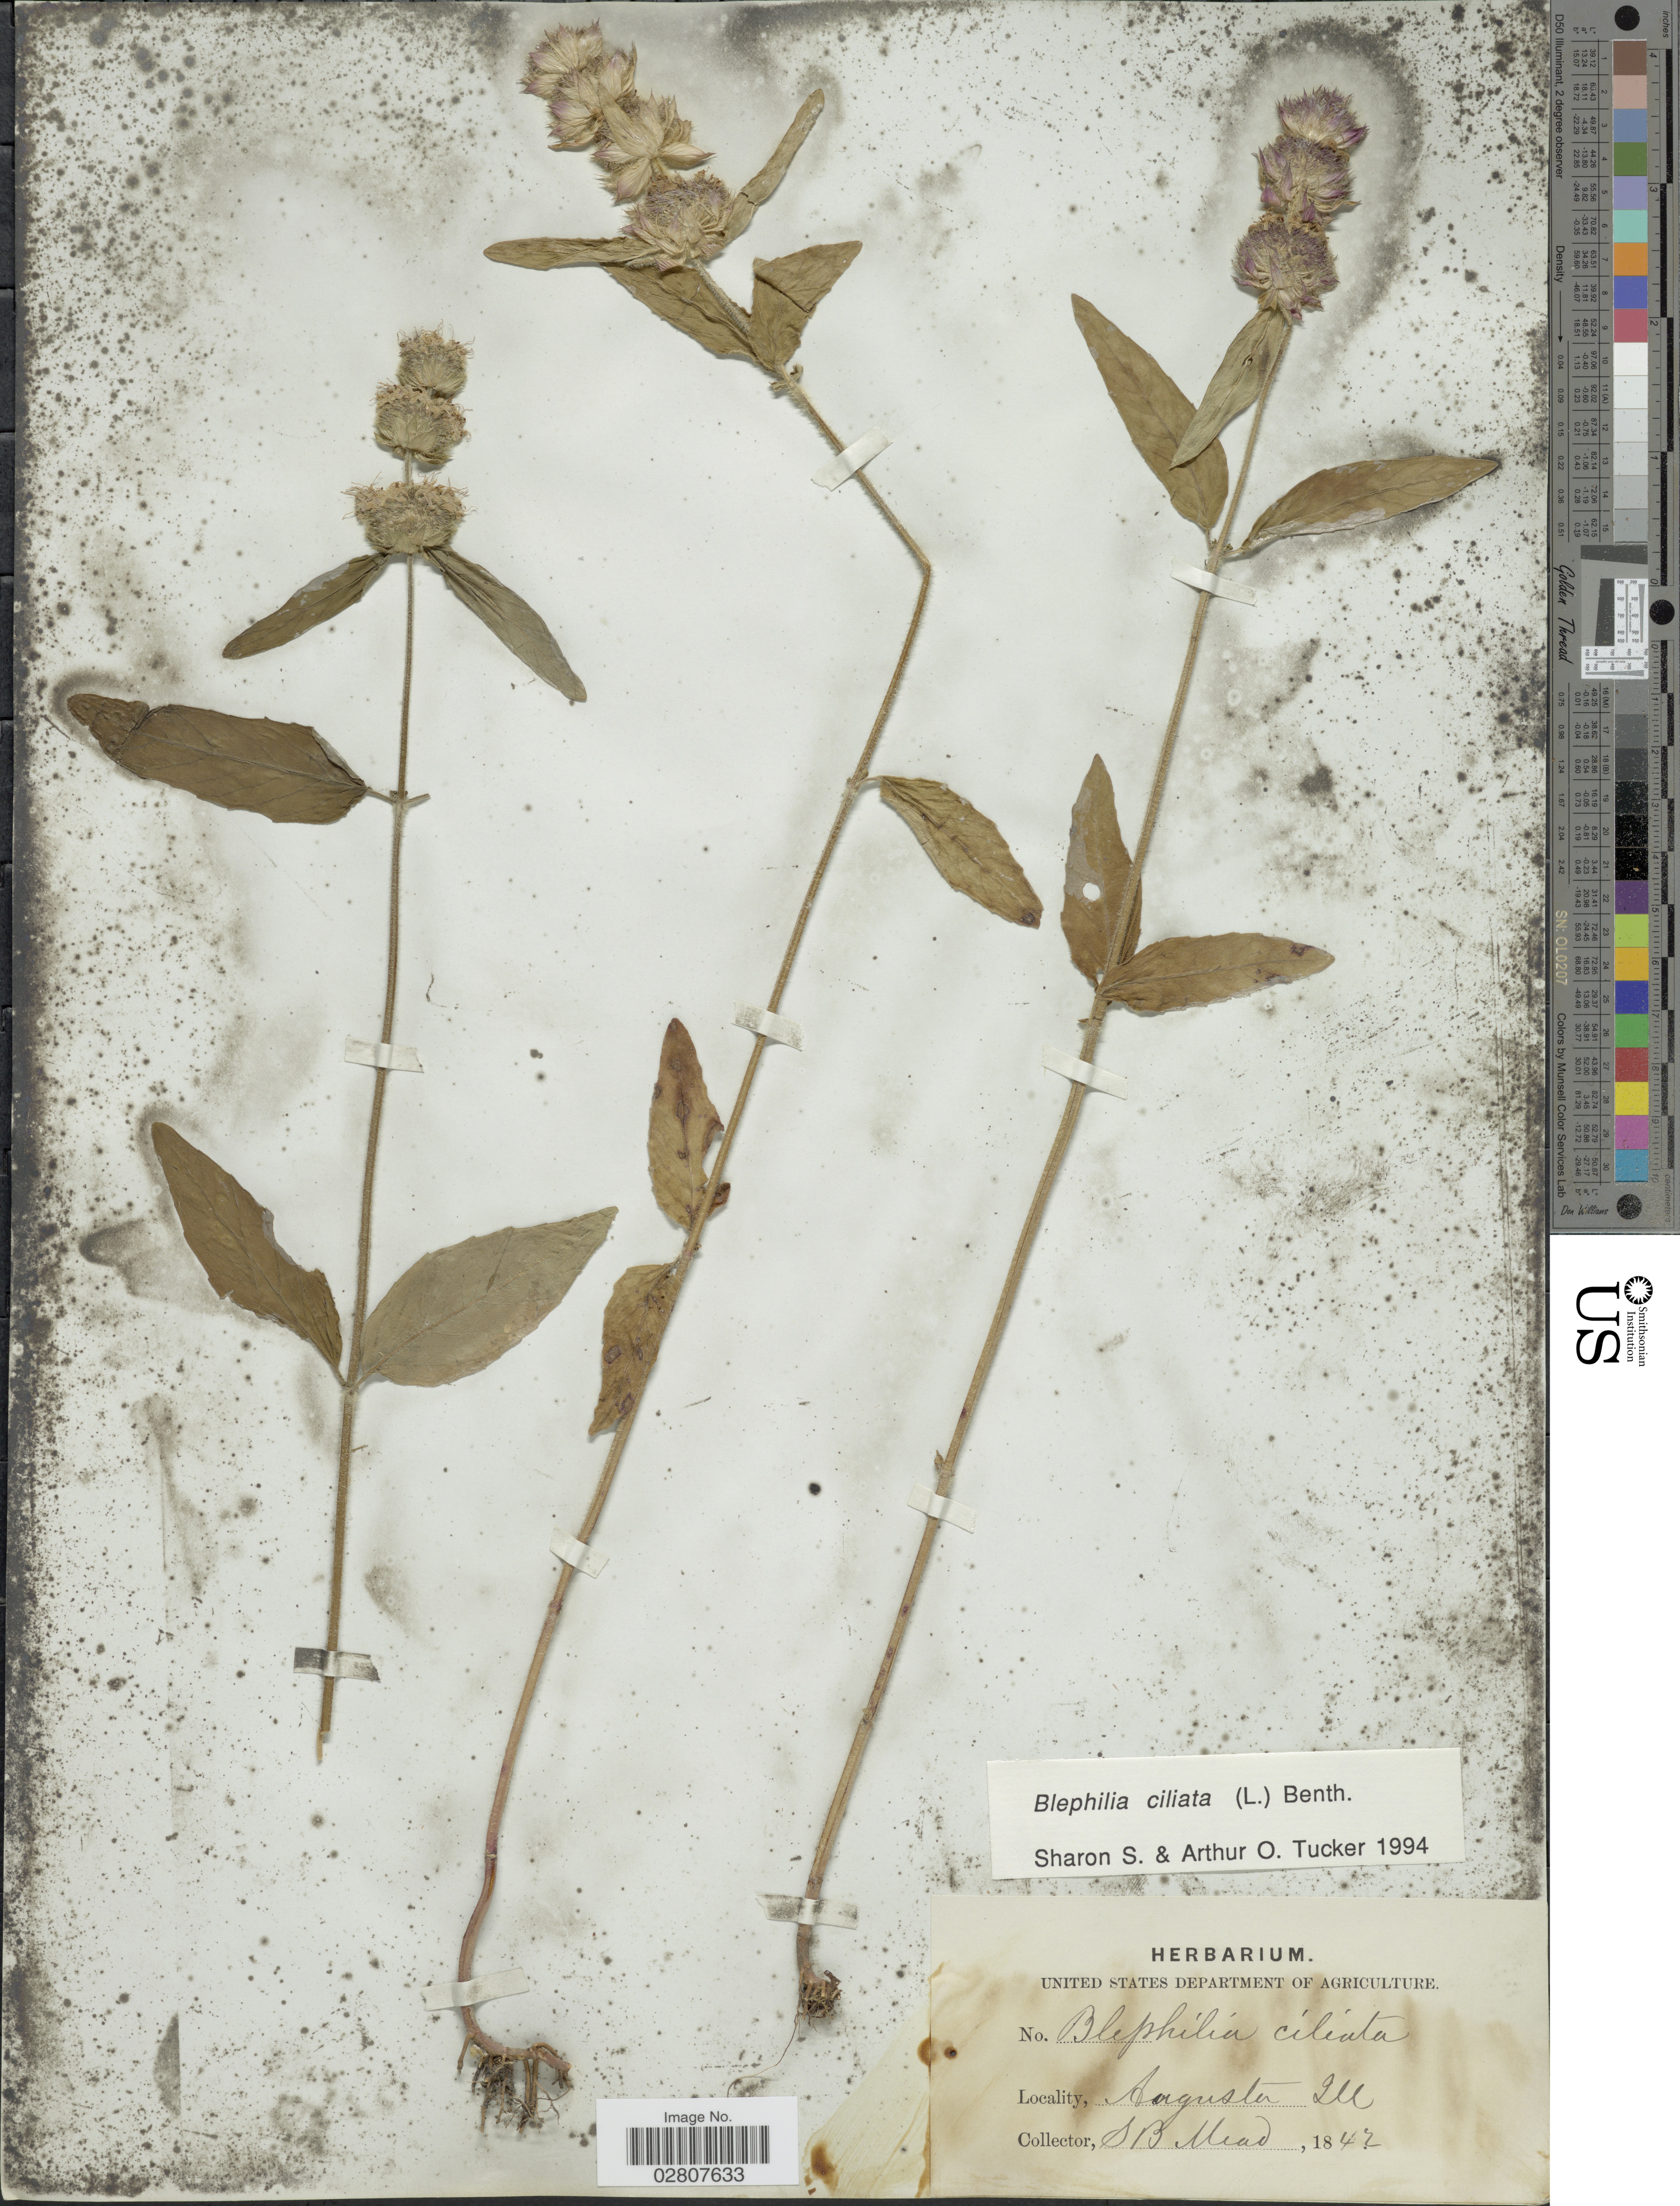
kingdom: Plantae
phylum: Tracheophyta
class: Magnoliopsida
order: Lamiales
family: Lamiaceae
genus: Blephilia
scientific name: Blephilia ciliata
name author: (L.) Raf. ex Benth.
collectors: S. Mead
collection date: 1842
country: United States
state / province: Illinois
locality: Augusta.